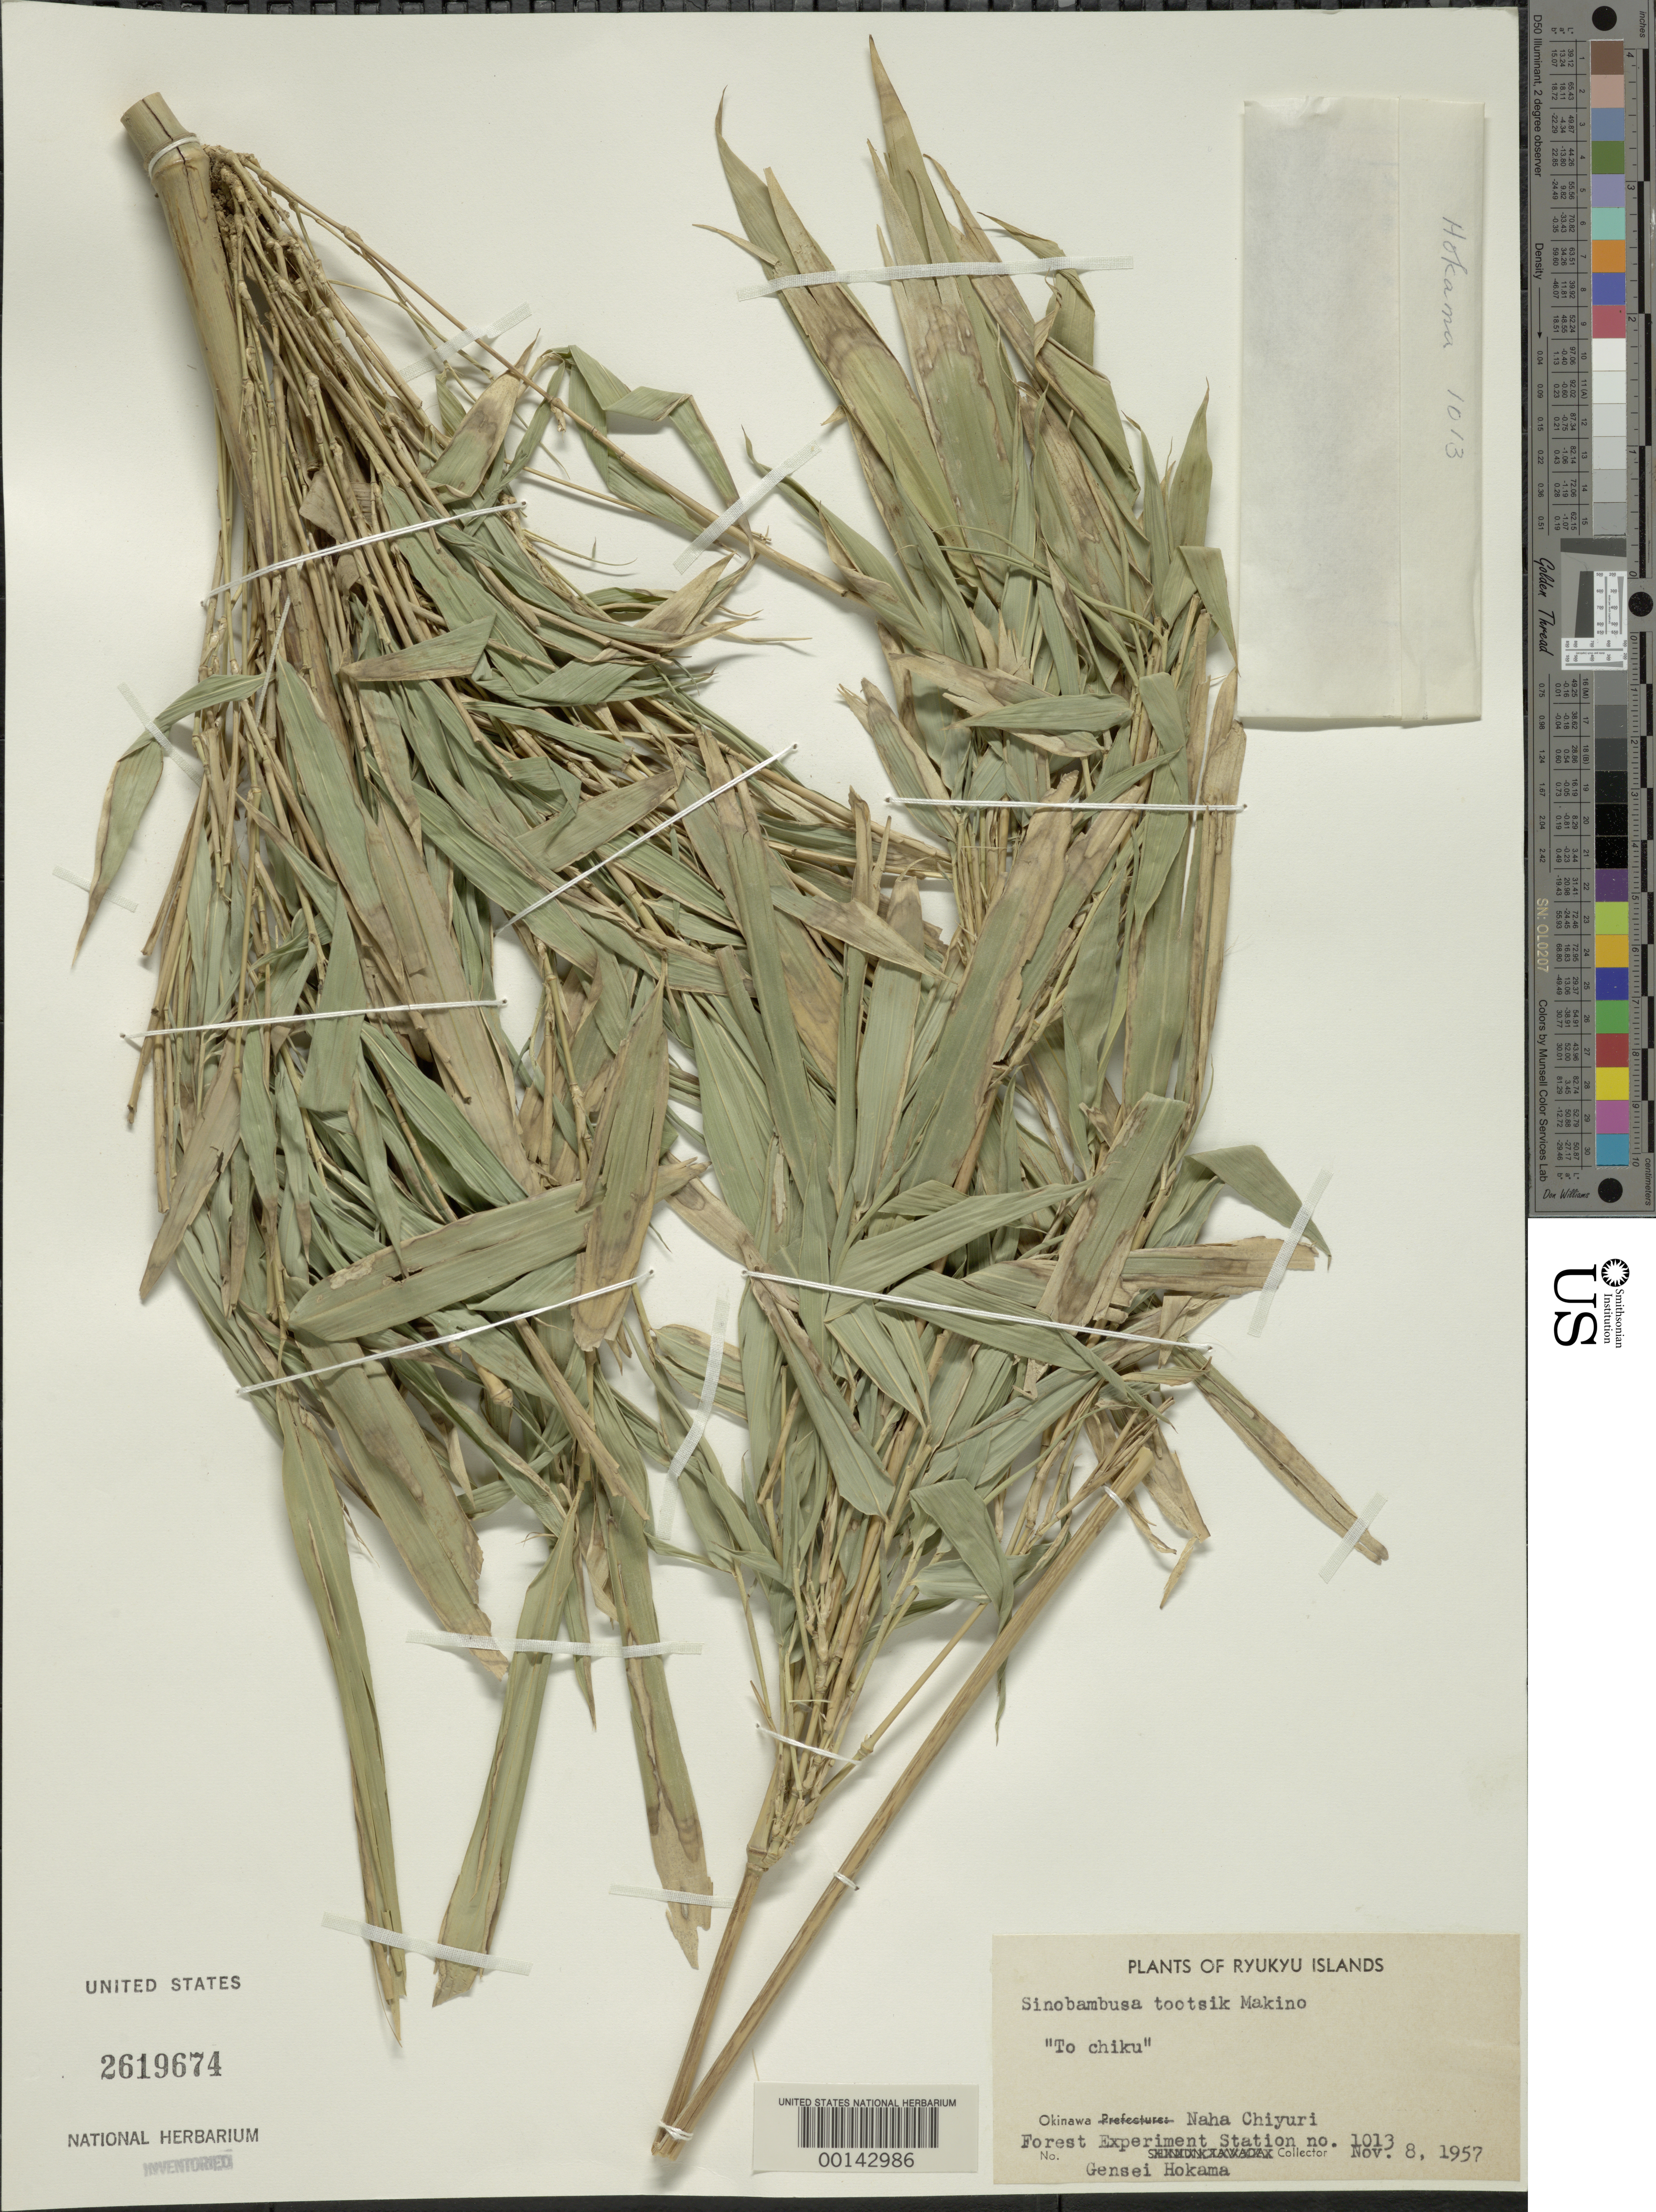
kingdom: Plantae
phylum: Tracheophyta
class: Liliopsida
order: Poales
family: Poaceae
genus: Sinobambusa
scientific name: Sinobambusa tootsik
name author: Makino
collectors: H. Gensei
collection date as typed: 08 Nov 1957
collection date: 1957-11-08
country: Japan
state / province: Okinawa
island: Ryukyu Is.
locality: Naha Chiyuri Forest Experiment Station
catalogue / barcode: US 2619674